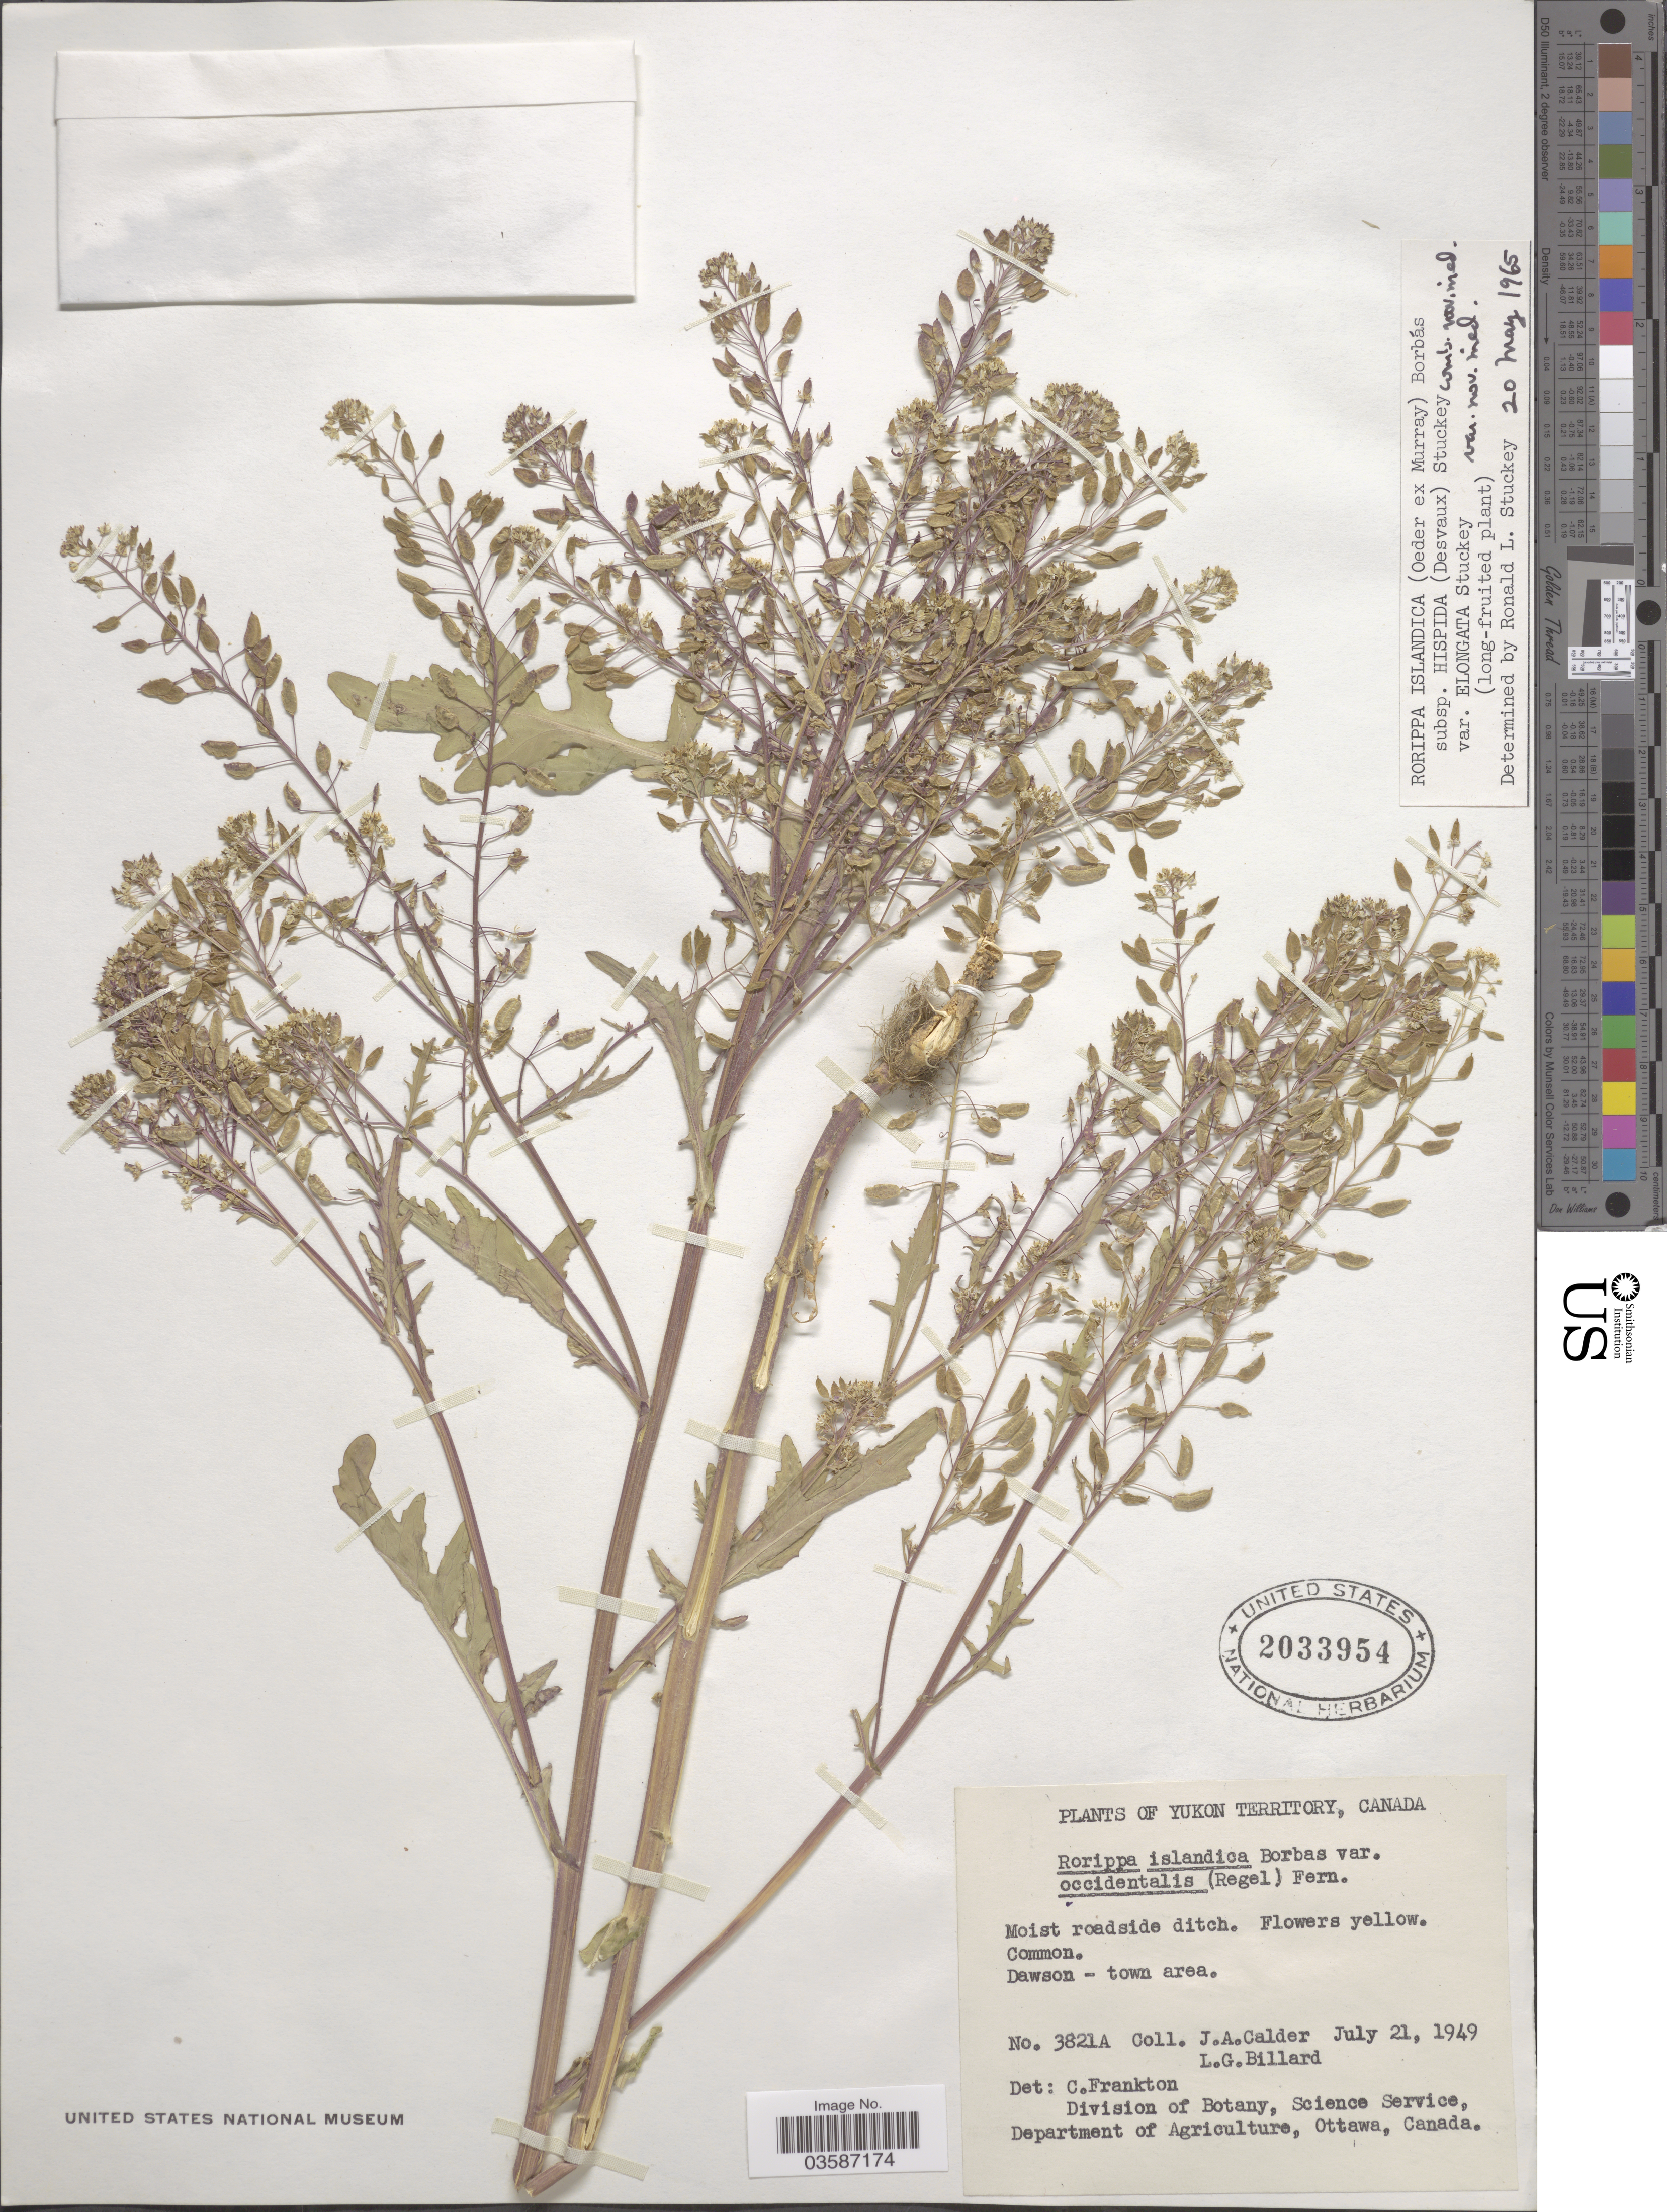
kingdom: Plantae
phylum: Tracheophyta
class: Magnoliopsida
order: Brassicales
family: Brassicaceae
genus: Rorippa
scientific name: Rorippa islandica var. elongata Stuckey var. nov. ined.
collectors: J. A. Calder & L. Billard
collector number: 3821A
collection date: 1949-07-21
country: Canada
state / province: Yukon Territory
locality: Dawson - town area.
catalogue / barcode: US 2033954